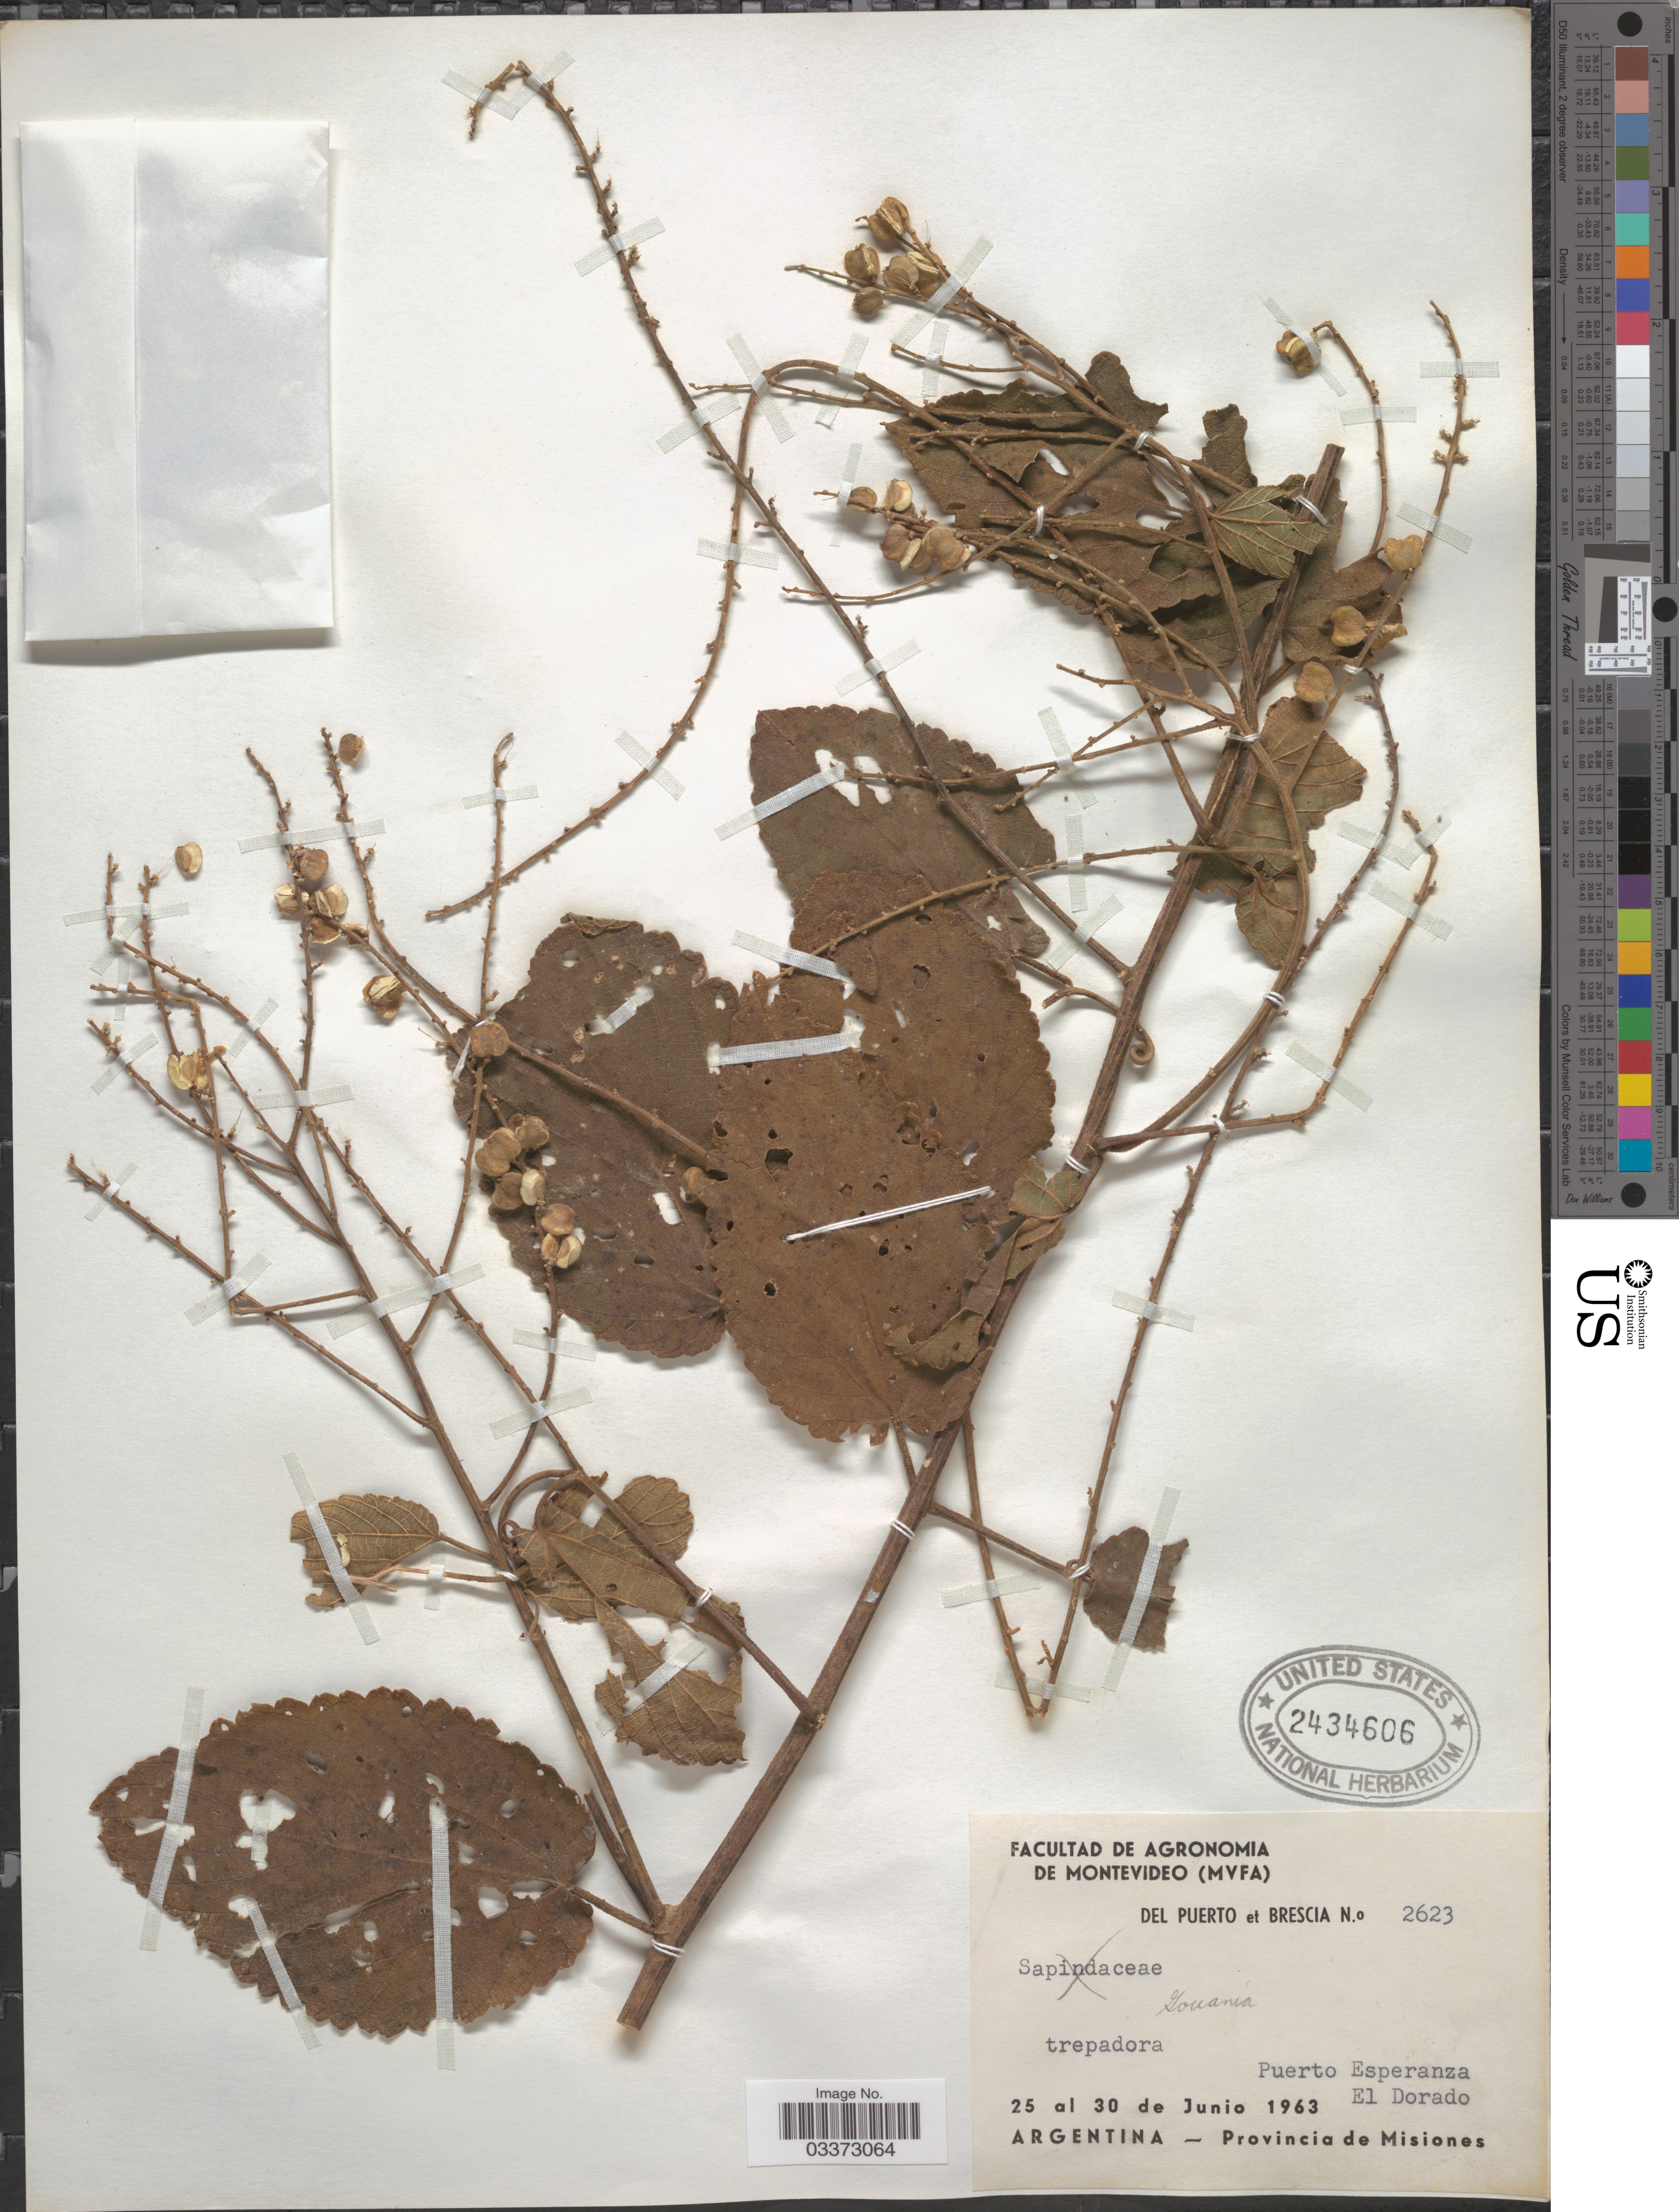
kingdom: Plantae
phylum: Tracheophyta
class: Magnoliopsida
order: Rosales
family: Rhamnaceae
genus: Gouania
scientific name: Gouania latifolia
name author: Reissek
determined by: Figueira, Mauricio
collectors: Del Puerto & -. Brescia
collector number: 2623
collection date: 1963-06-25/1963-06-30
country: Argentina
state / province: Misiones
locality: Puerto Esperanza. El Dorado.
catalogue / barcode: US 2434606